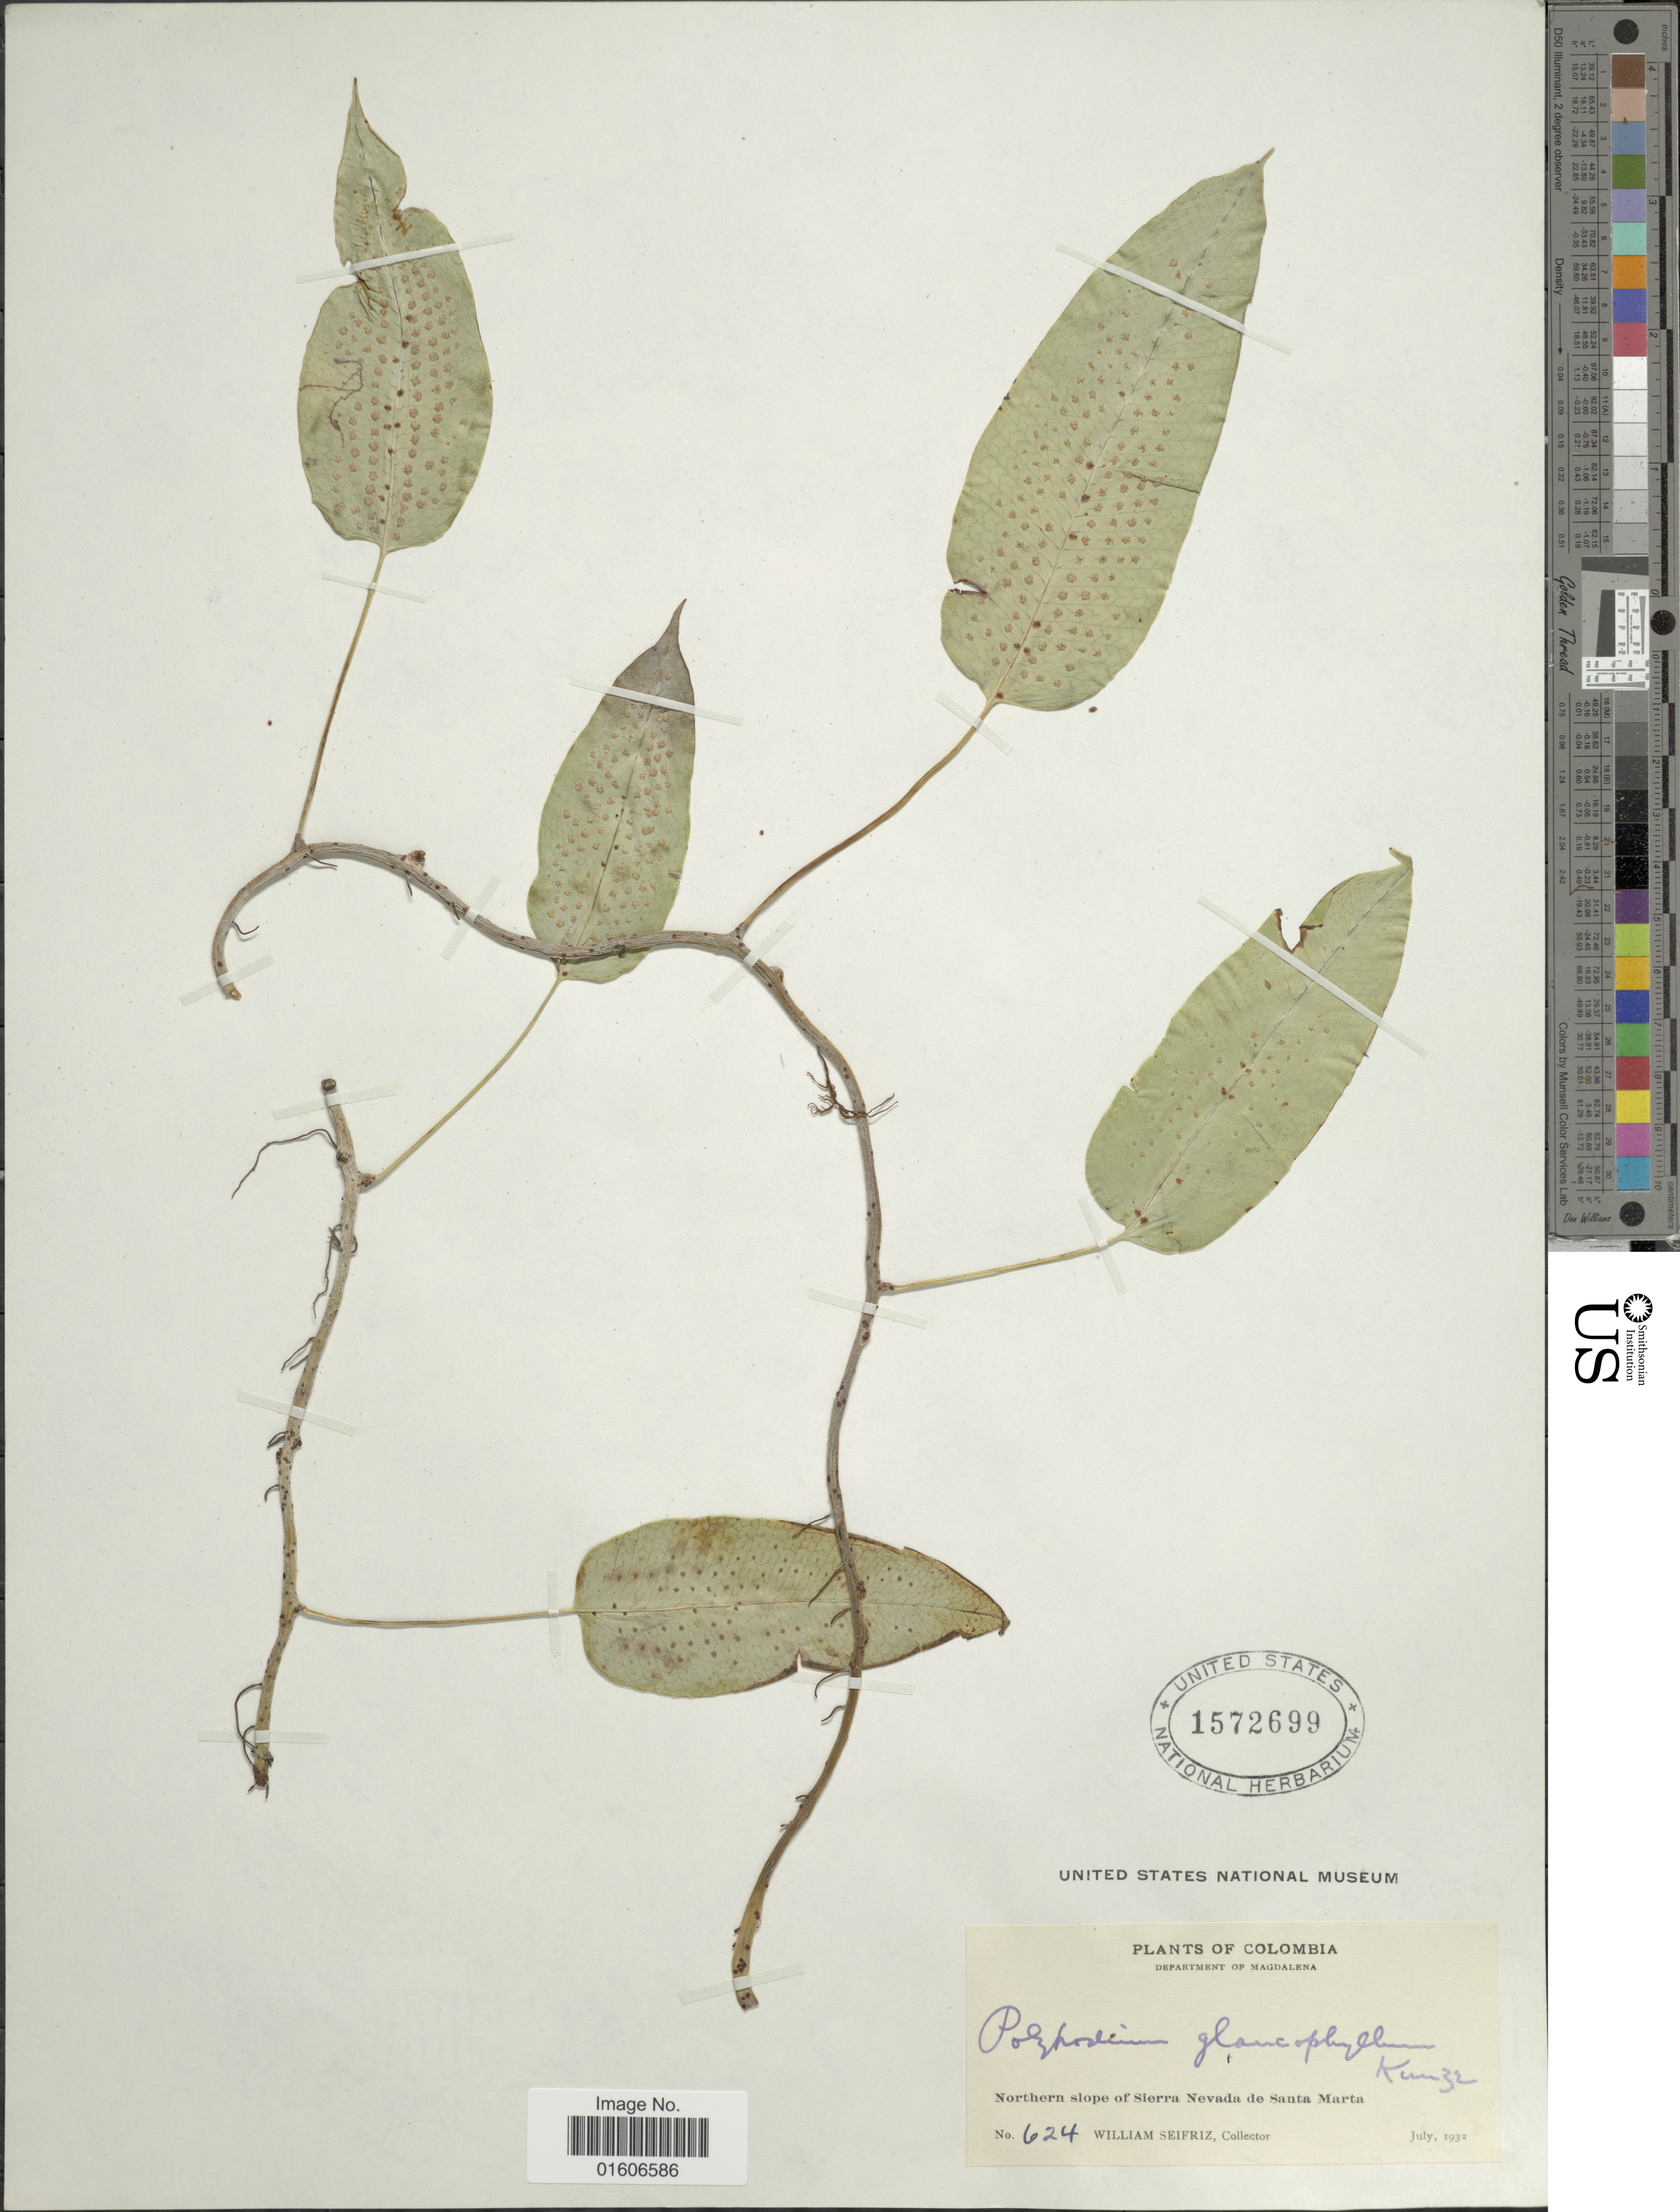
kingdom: Plantae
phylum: Tracheophyta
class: Polypodiopsida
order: Polypodiales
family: Polypodiaceae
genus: Serpocaulon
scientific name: Serpocaulon levigatum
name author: (Cav.) A.R. Sm.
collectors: W. Seifriz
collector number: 624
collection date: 1932-07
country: Colombia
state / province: Magdalena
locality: Department of Magdalena. Northern slope of Sierra Nevada de Santa Marta.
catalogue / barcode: US 1572699